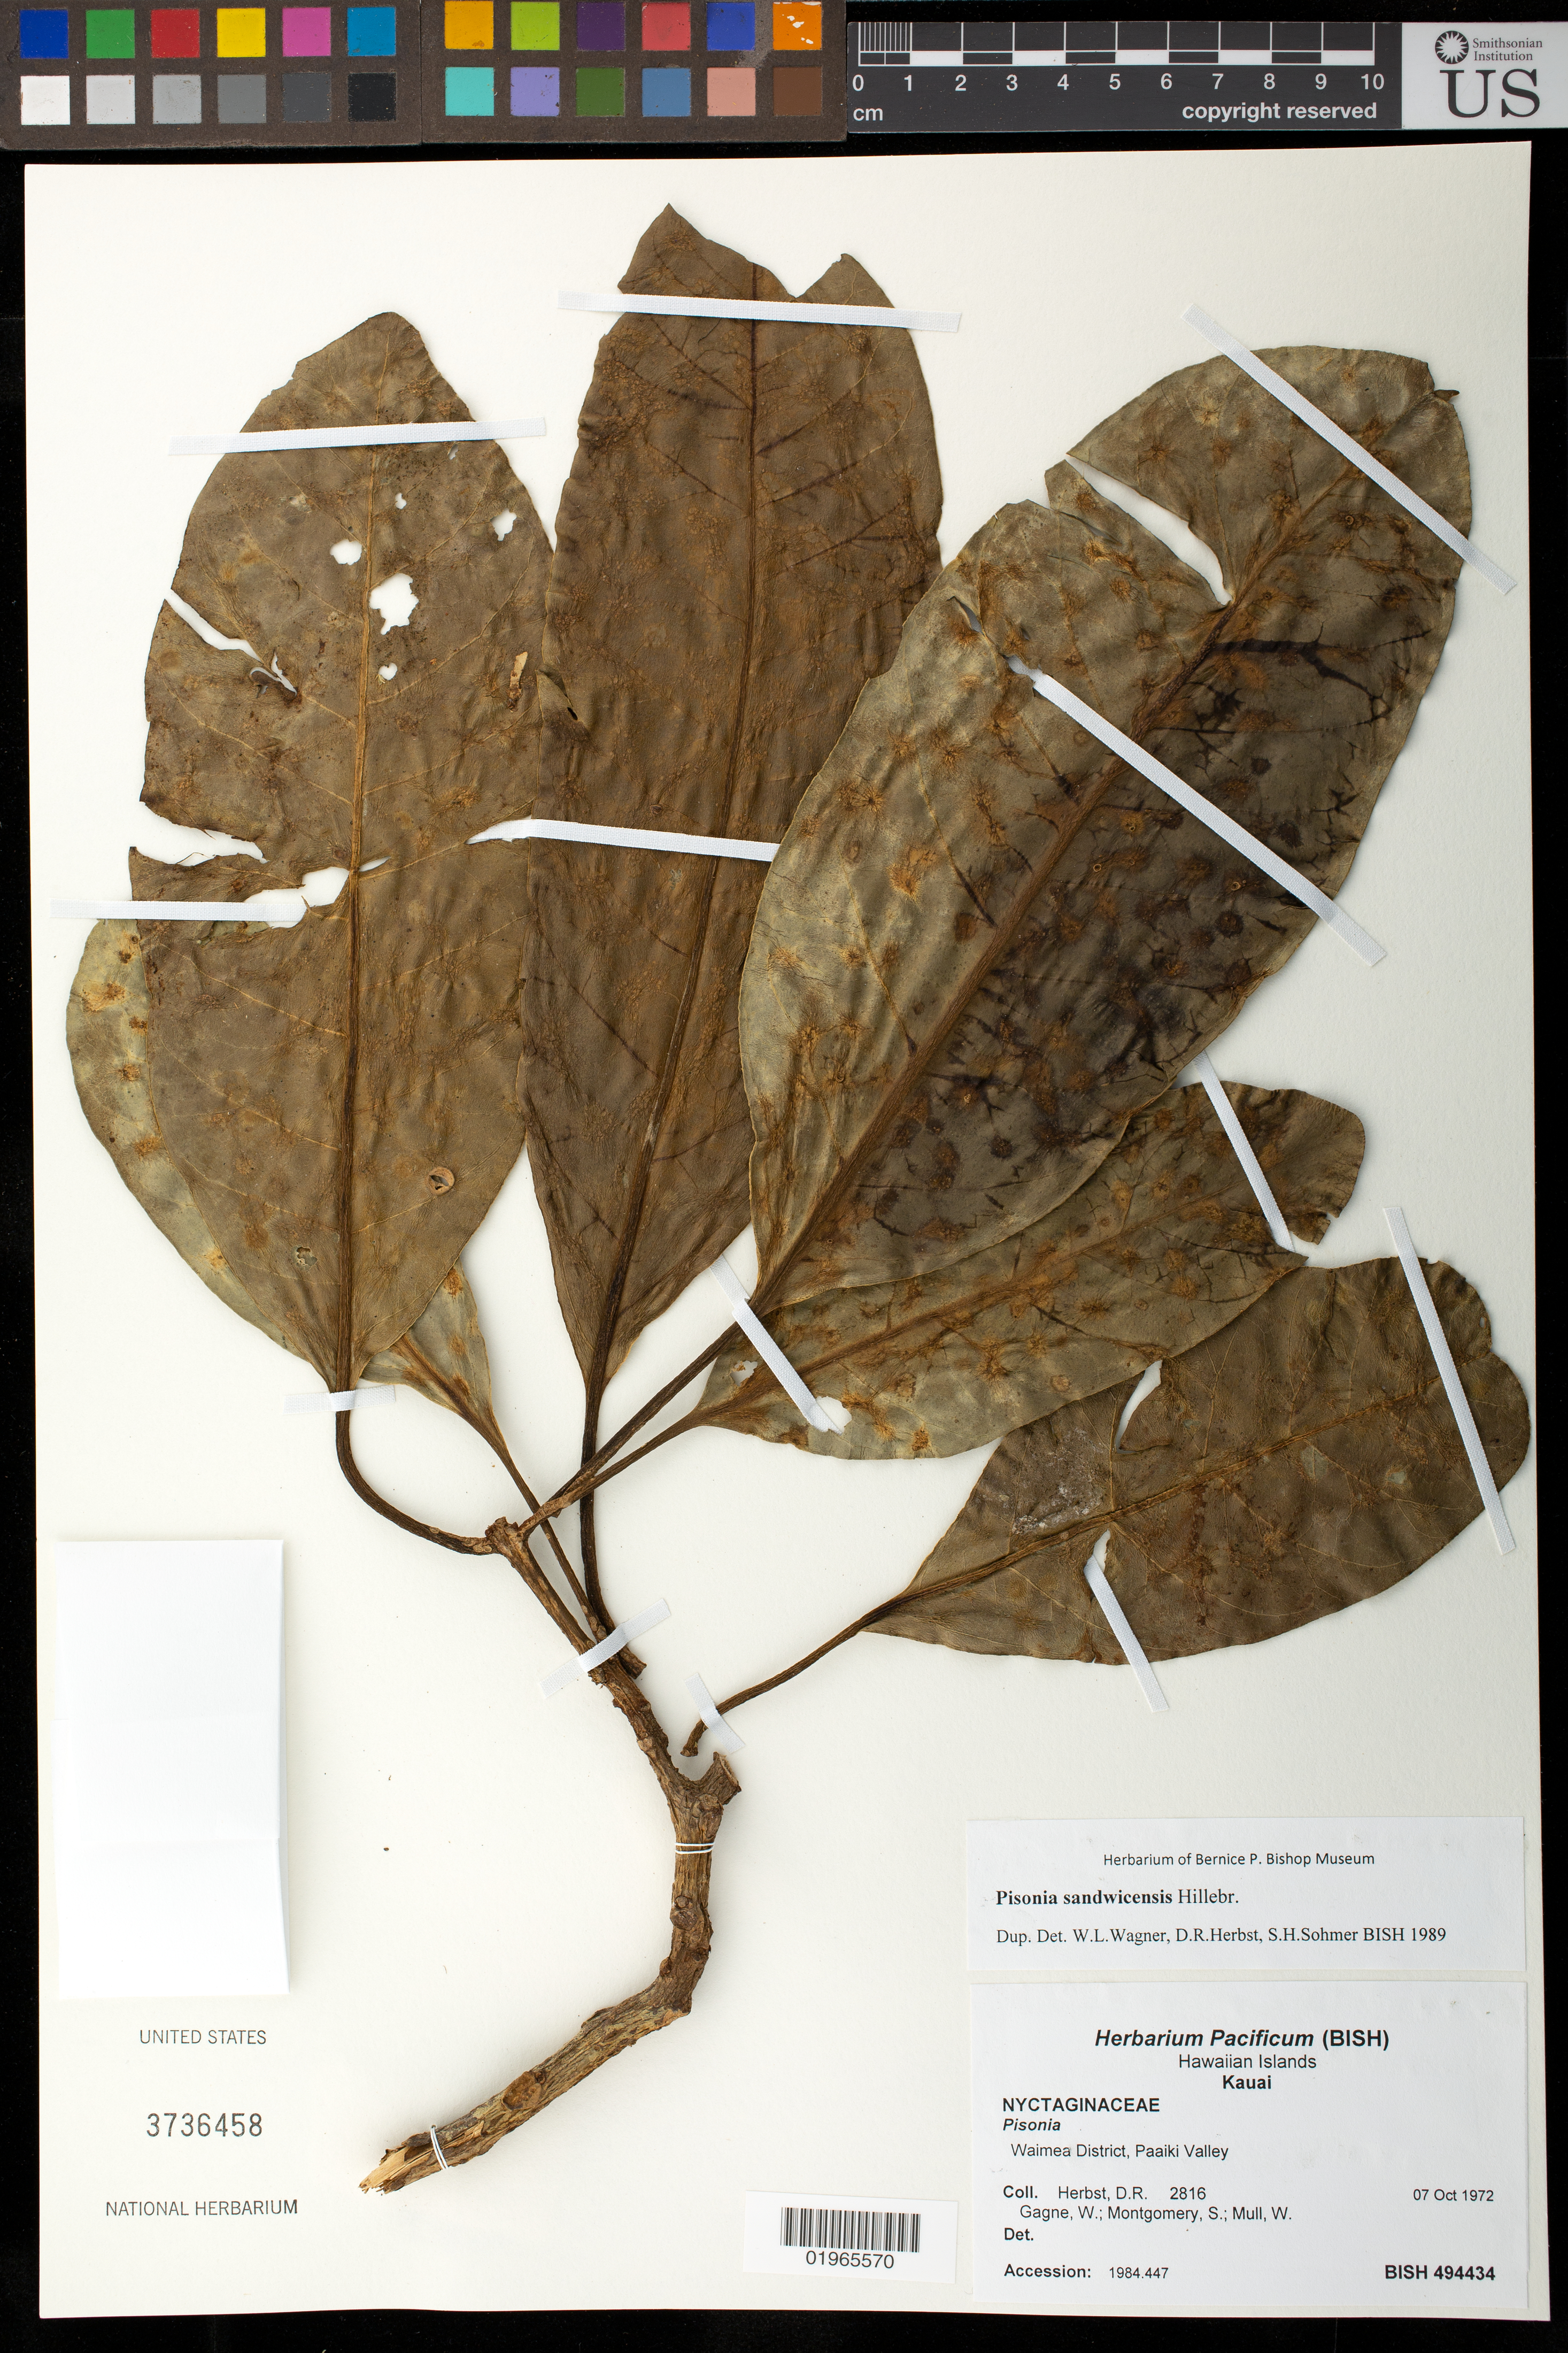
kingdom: Plantae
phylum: Tracheophyta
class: Magnoliopsida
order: Caryophyllales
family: Nyctaginaceae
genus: Rockia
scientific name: Rockia sandwicensis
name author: (Hillebr.) Heimerl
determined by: Wagner, W. L., (BOT), Smithsonian Institution - National Museum of Natural History (UNITED STATES)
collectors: D. R. Herbst, W. Gagne, S. Montgomery & W. Mull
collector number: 2816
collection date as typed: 7 Oct 1972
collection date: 1972-10-07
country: United States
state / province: Hawaii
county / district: Kauai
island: Kaua'i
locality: Waimea District, Pa'aiki Valley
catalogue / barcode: US 3736458